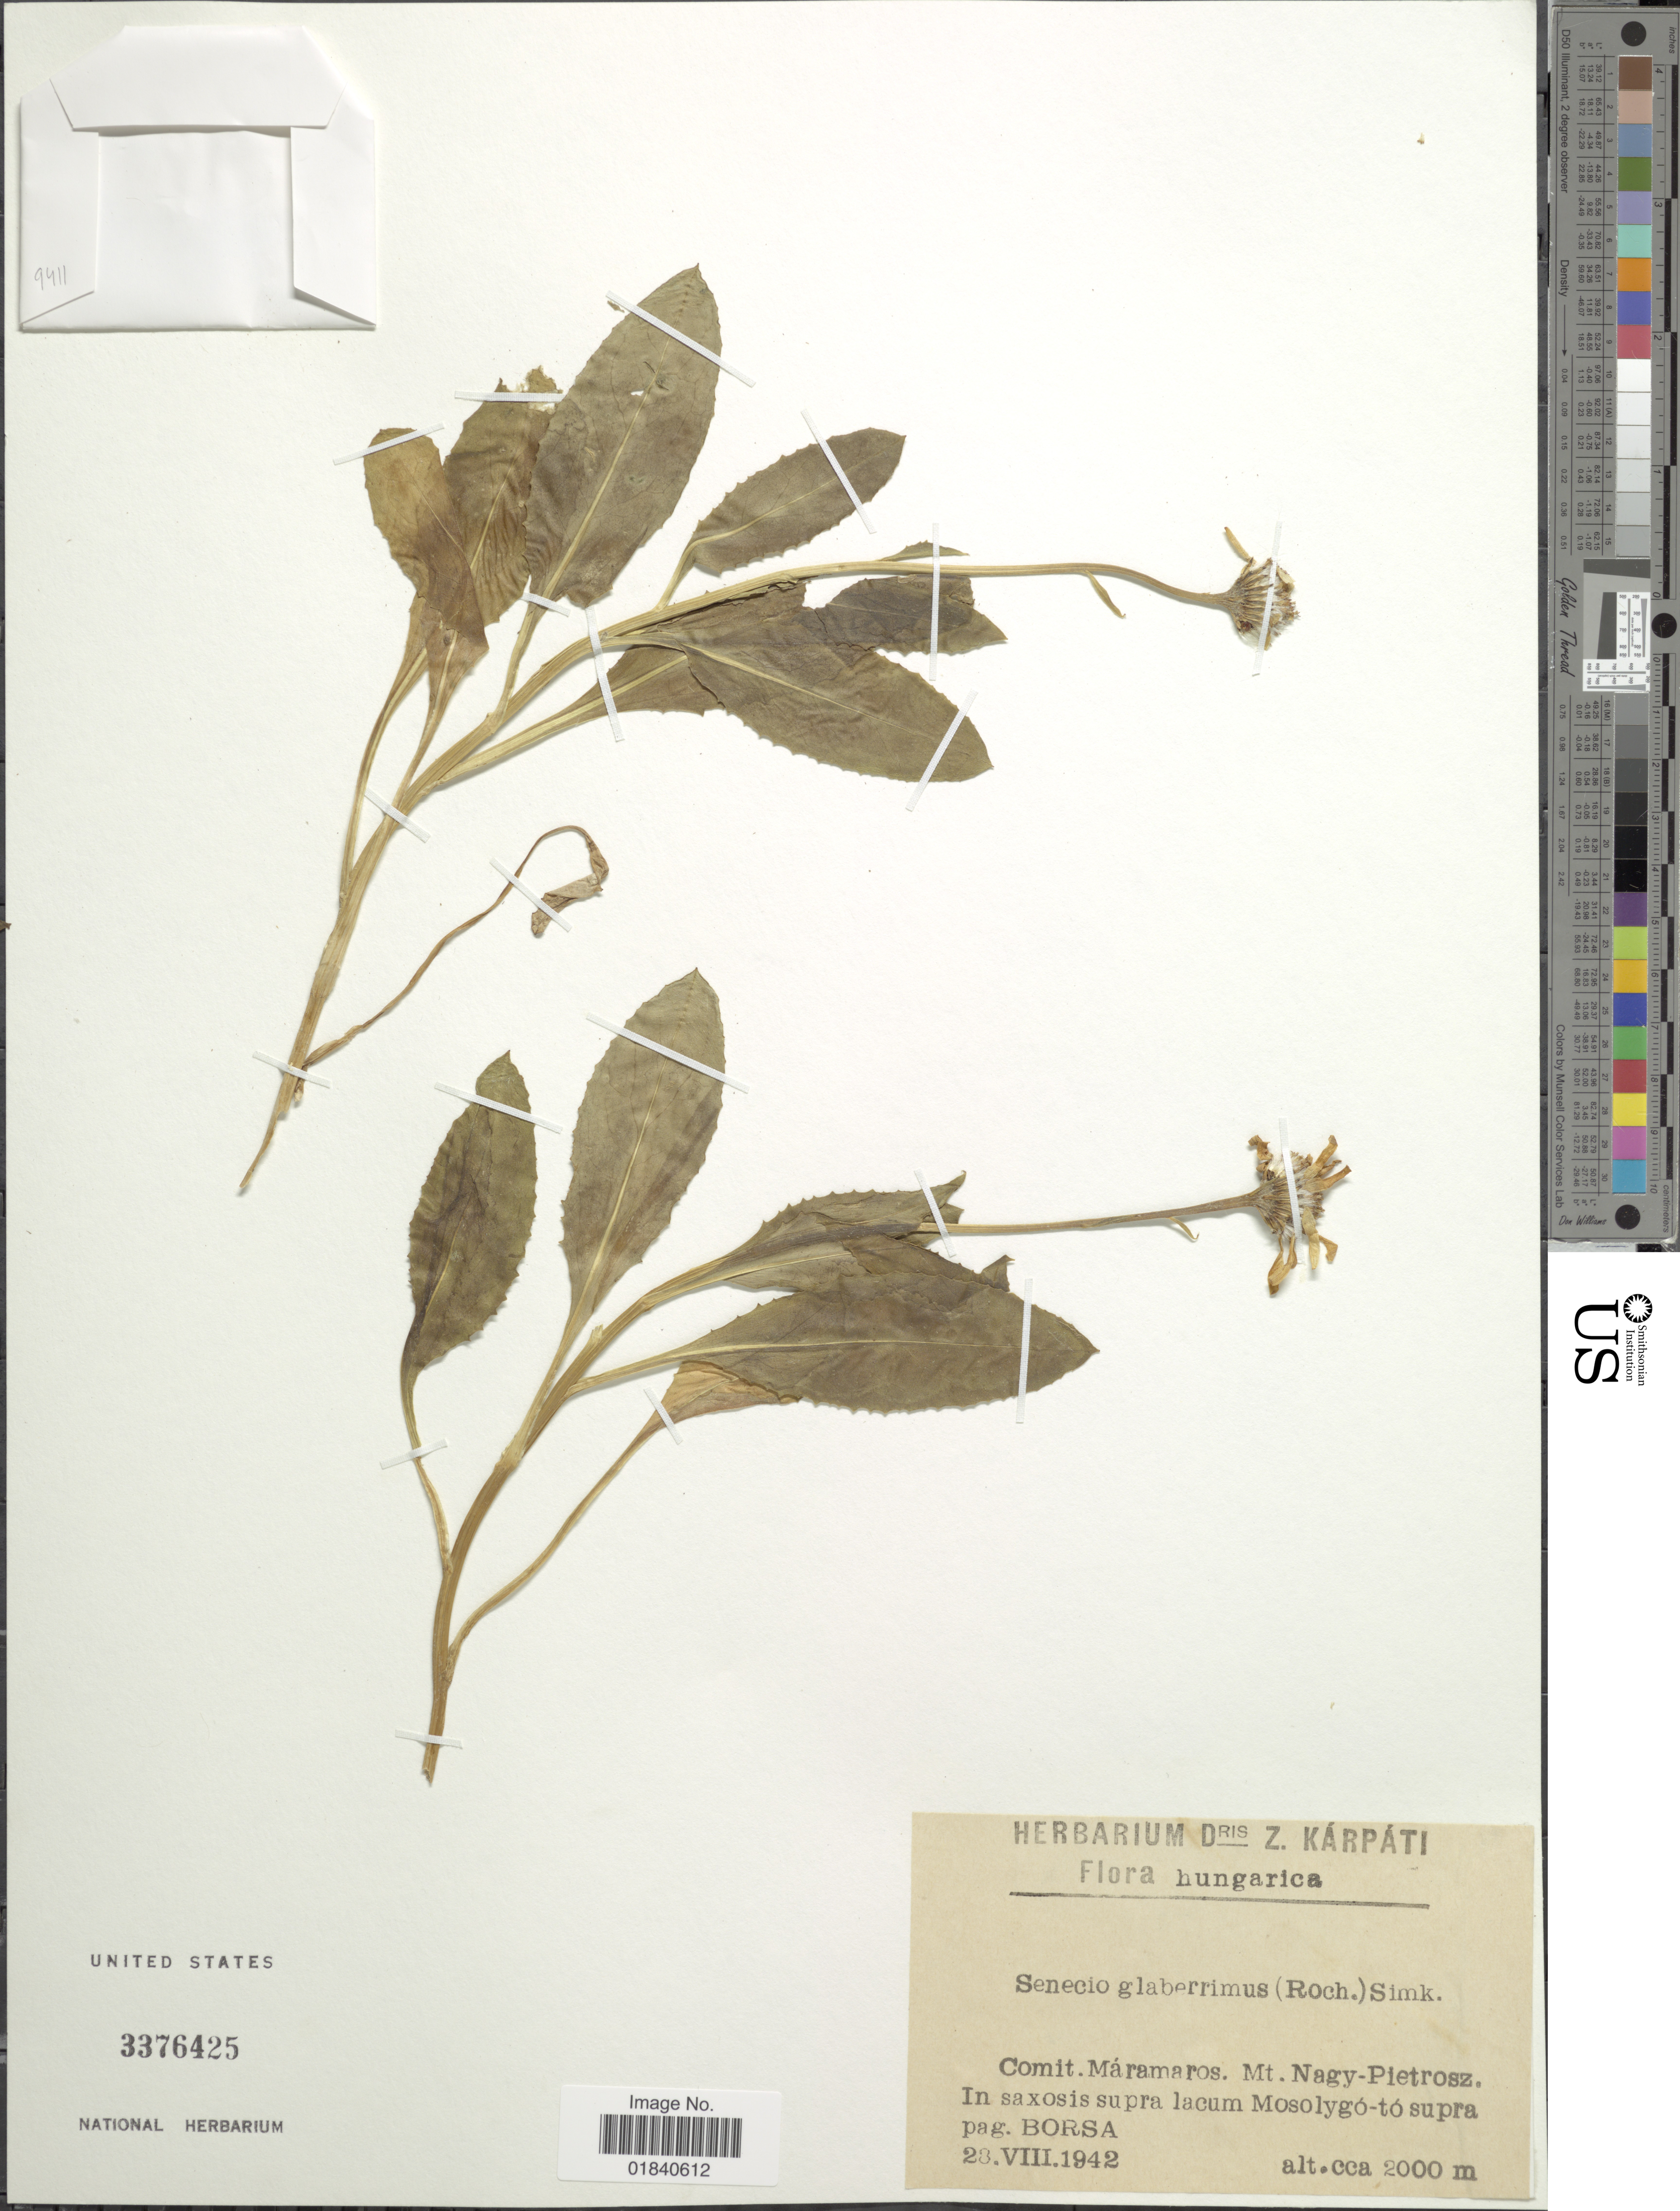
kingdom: Plantae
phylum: Tracheophyta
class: Magnoliopsida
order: Asterales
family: Asteraceae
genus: Senecio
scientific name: Senecio doronicum subsp. transylvanicus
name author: (Boiss.) Nyman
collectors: ex herb. Dris Z. Karpati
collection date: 1942-08-23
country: Hungary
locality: Comit. Máramaros. Mt. Nagy-Pietrosz. In saxosis supra lacum Mosolygó-tó supra pag. Borsa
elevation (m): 2000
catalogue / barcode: US 3376425